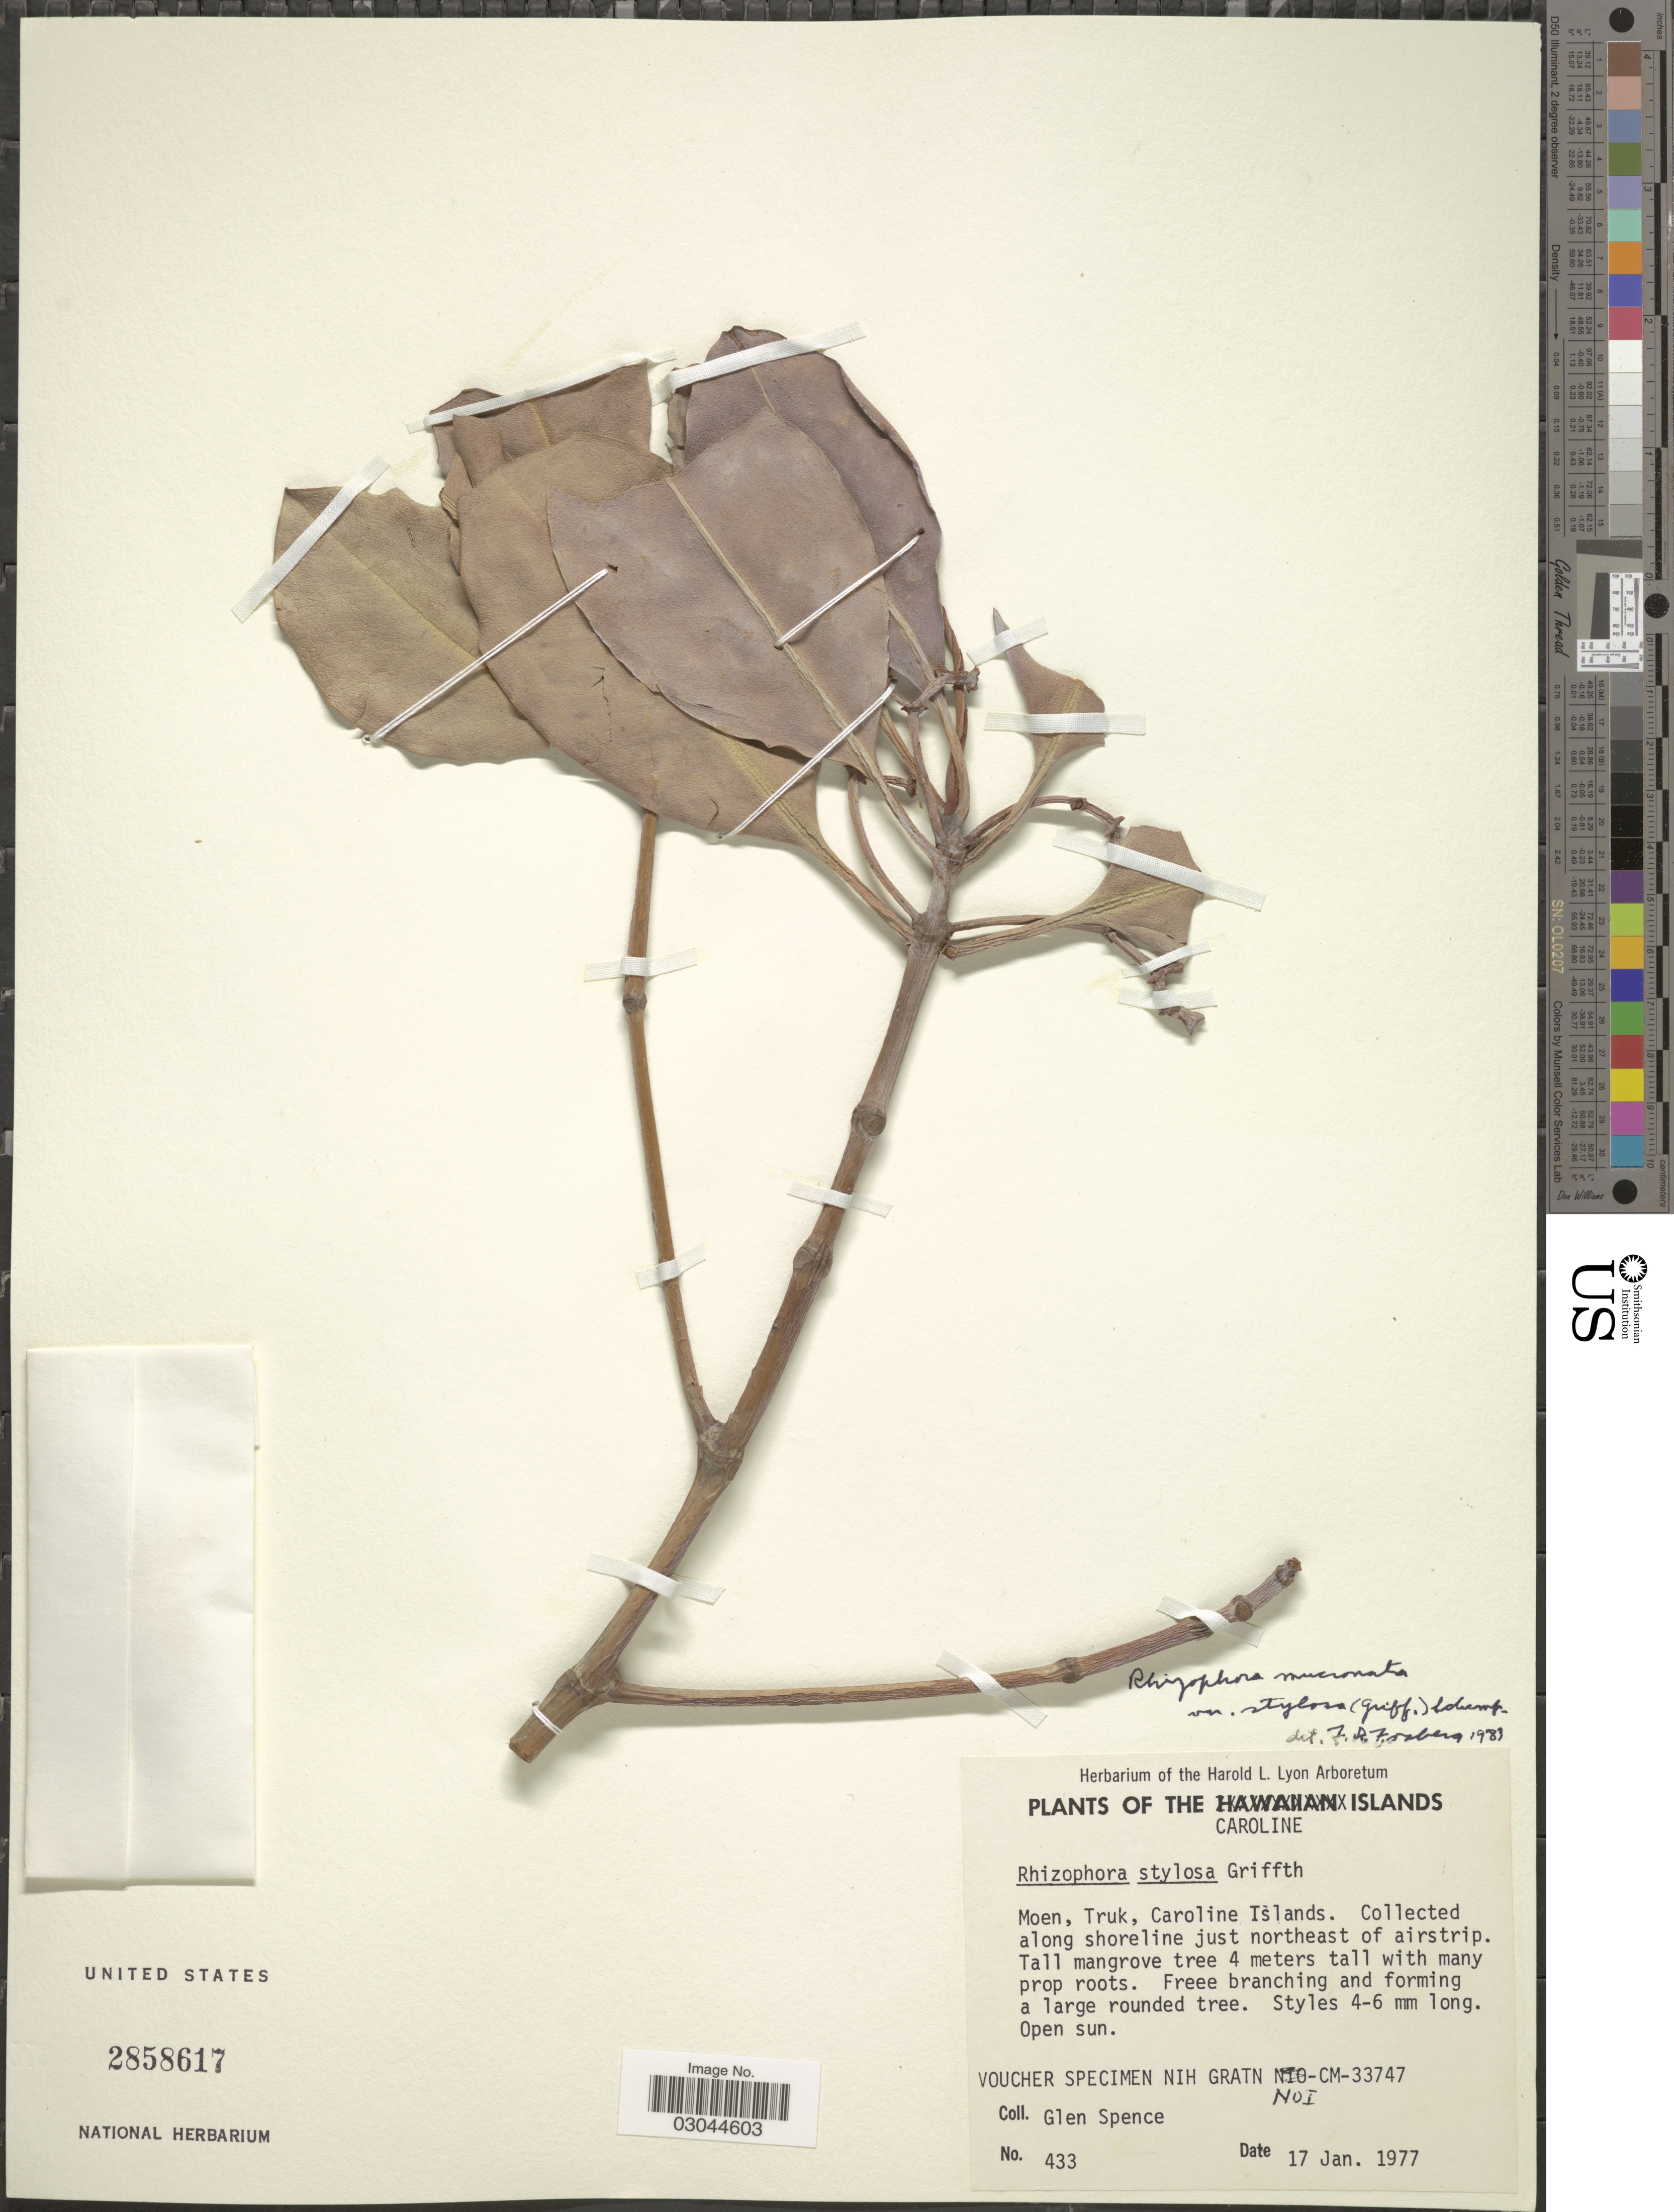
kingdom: Plantae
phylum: Tracheophyta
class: Magnoliopsida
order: Malpighiales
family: Rhizophoraceae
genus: Rhizophora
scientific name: Rhizophora mucronata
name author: Lam.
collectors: G. Spence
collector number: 433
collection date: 1977-01-17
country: Micronesia, Federated States of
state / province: Truk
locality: The Caroline Islands, along shoreline just northeast of airstrip.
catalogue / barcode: US 2858617